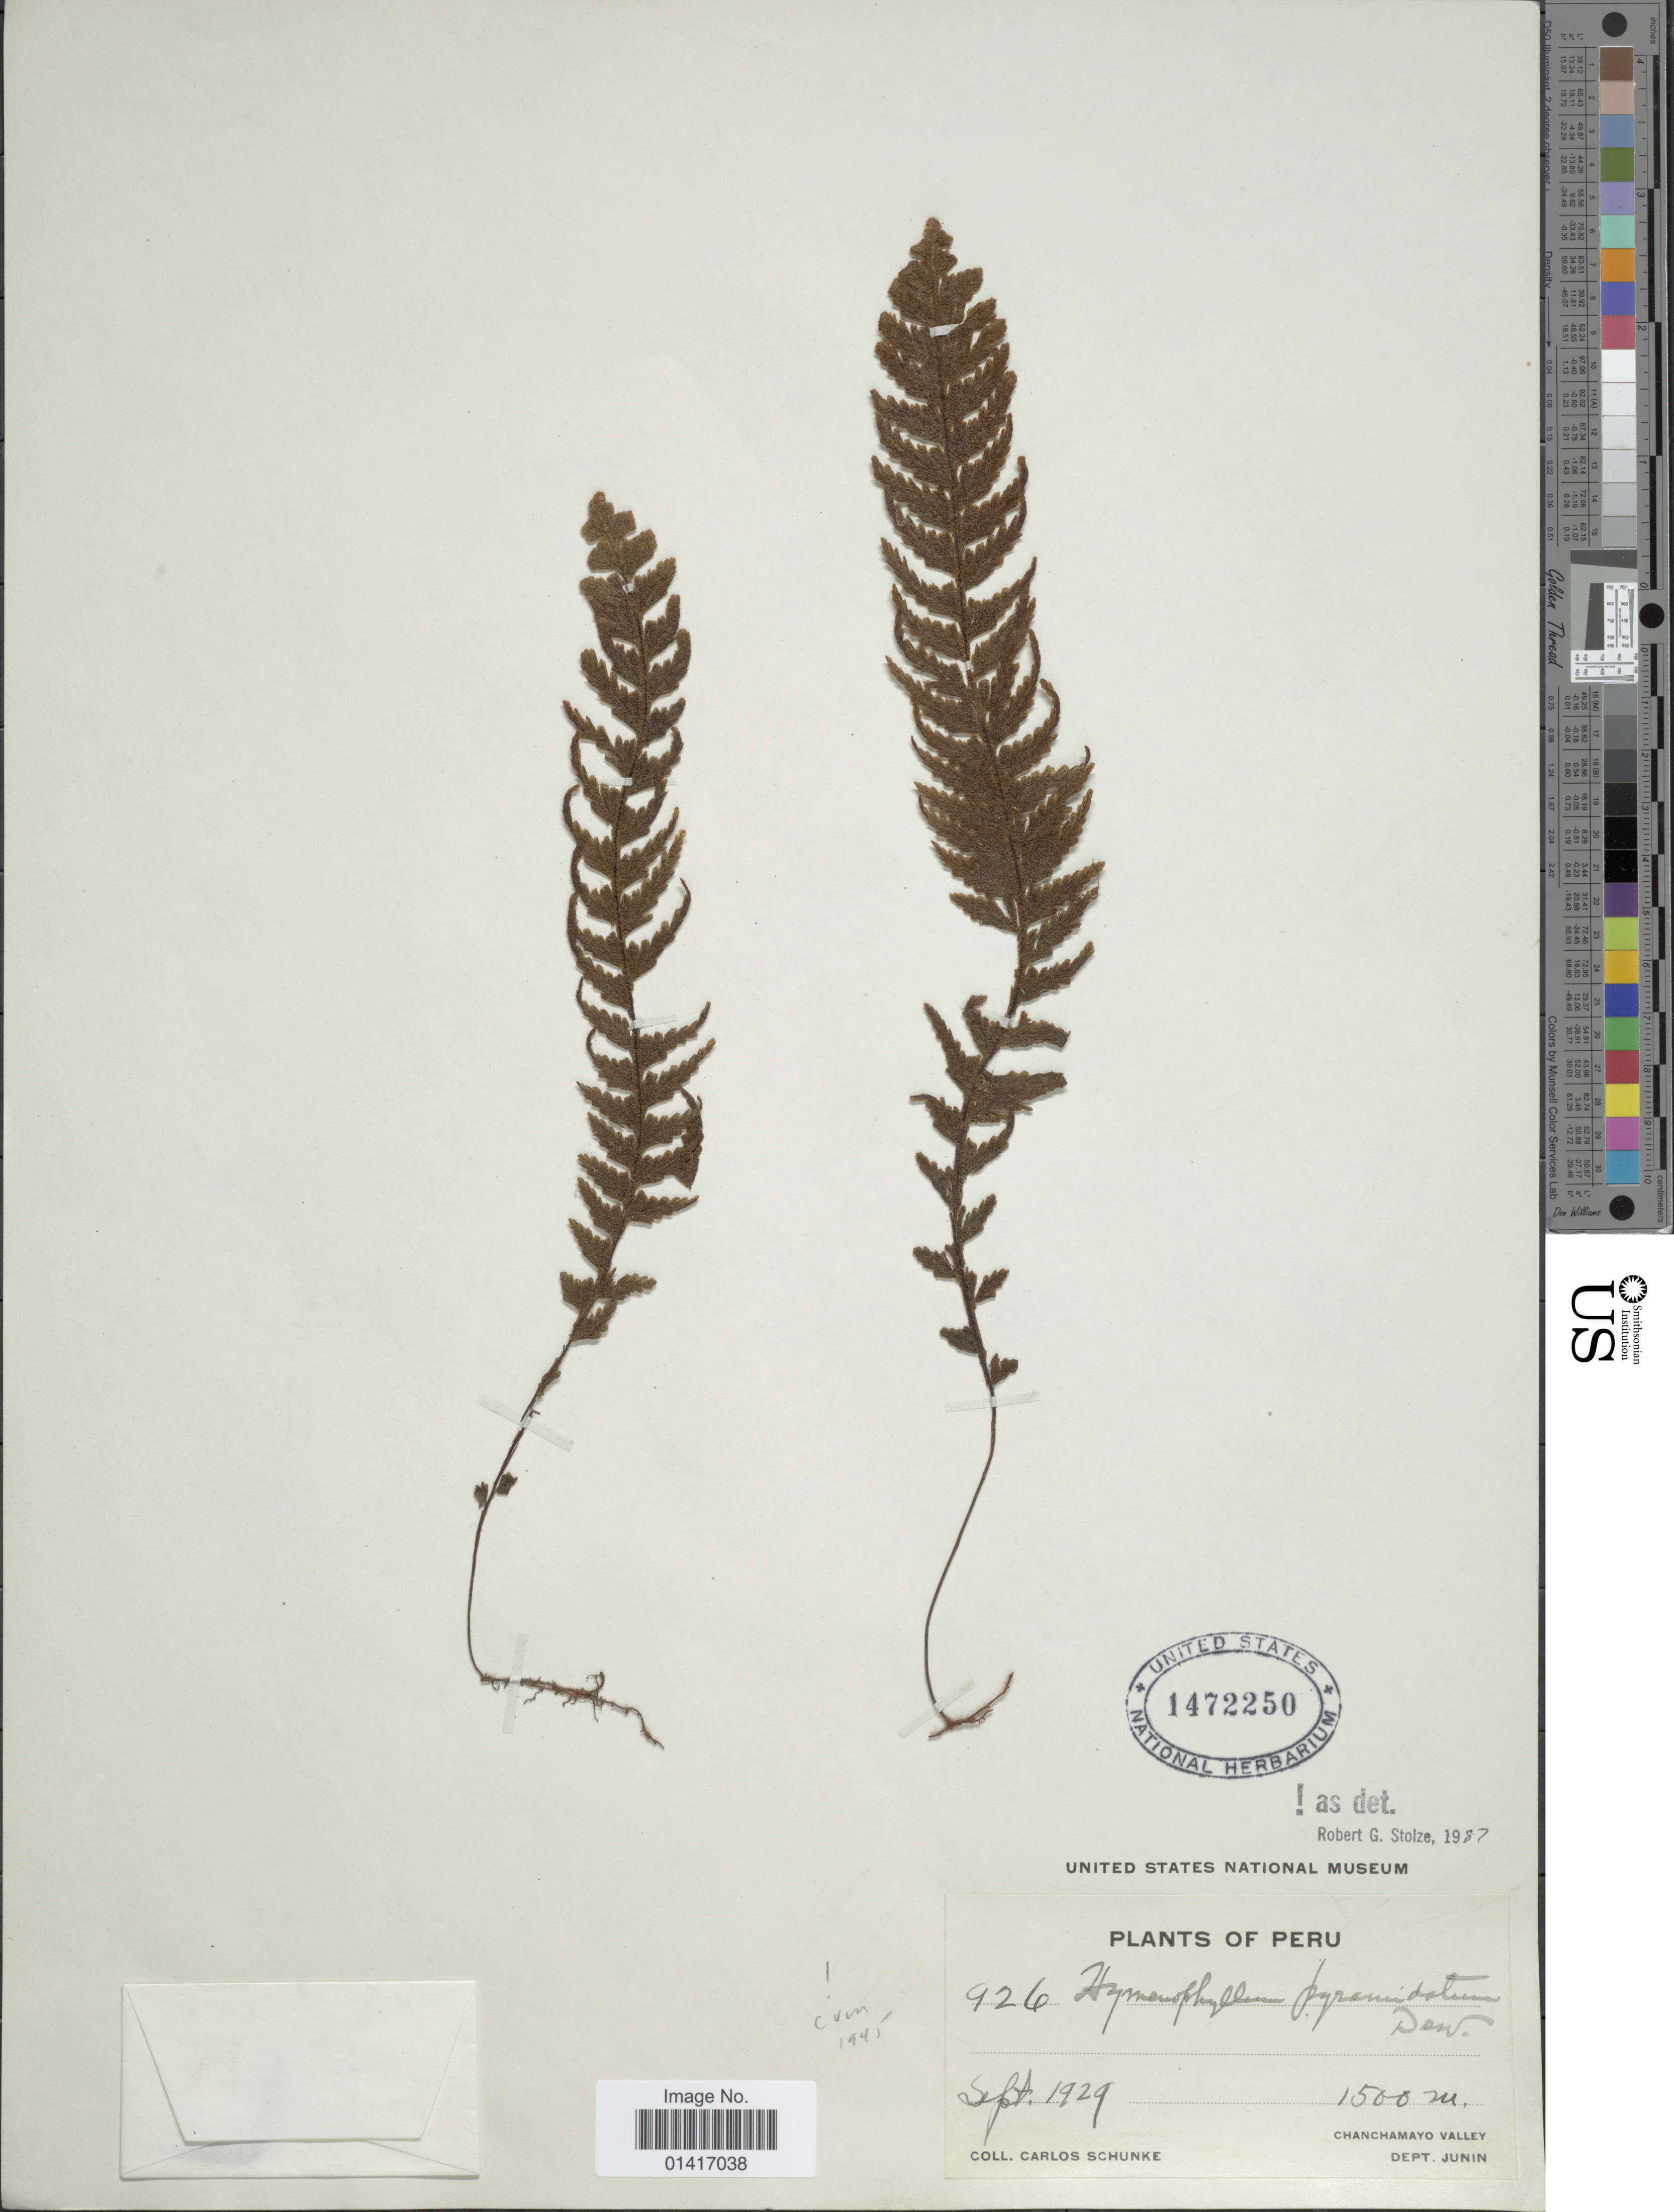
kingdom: Plantae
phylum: Tracheophyta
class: Polypodiopsida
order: Hymenophyllales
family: Hymenophyllaceae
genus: Hymenophyllum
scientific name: Hymenophyllum pyramidatum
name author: Desv.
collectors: C. Schunke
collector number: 926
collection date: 1929-09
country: Peru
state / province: Junín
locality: Chanchamayo Valley. Dept. Junin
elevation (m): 1500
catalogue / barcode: US 1472250